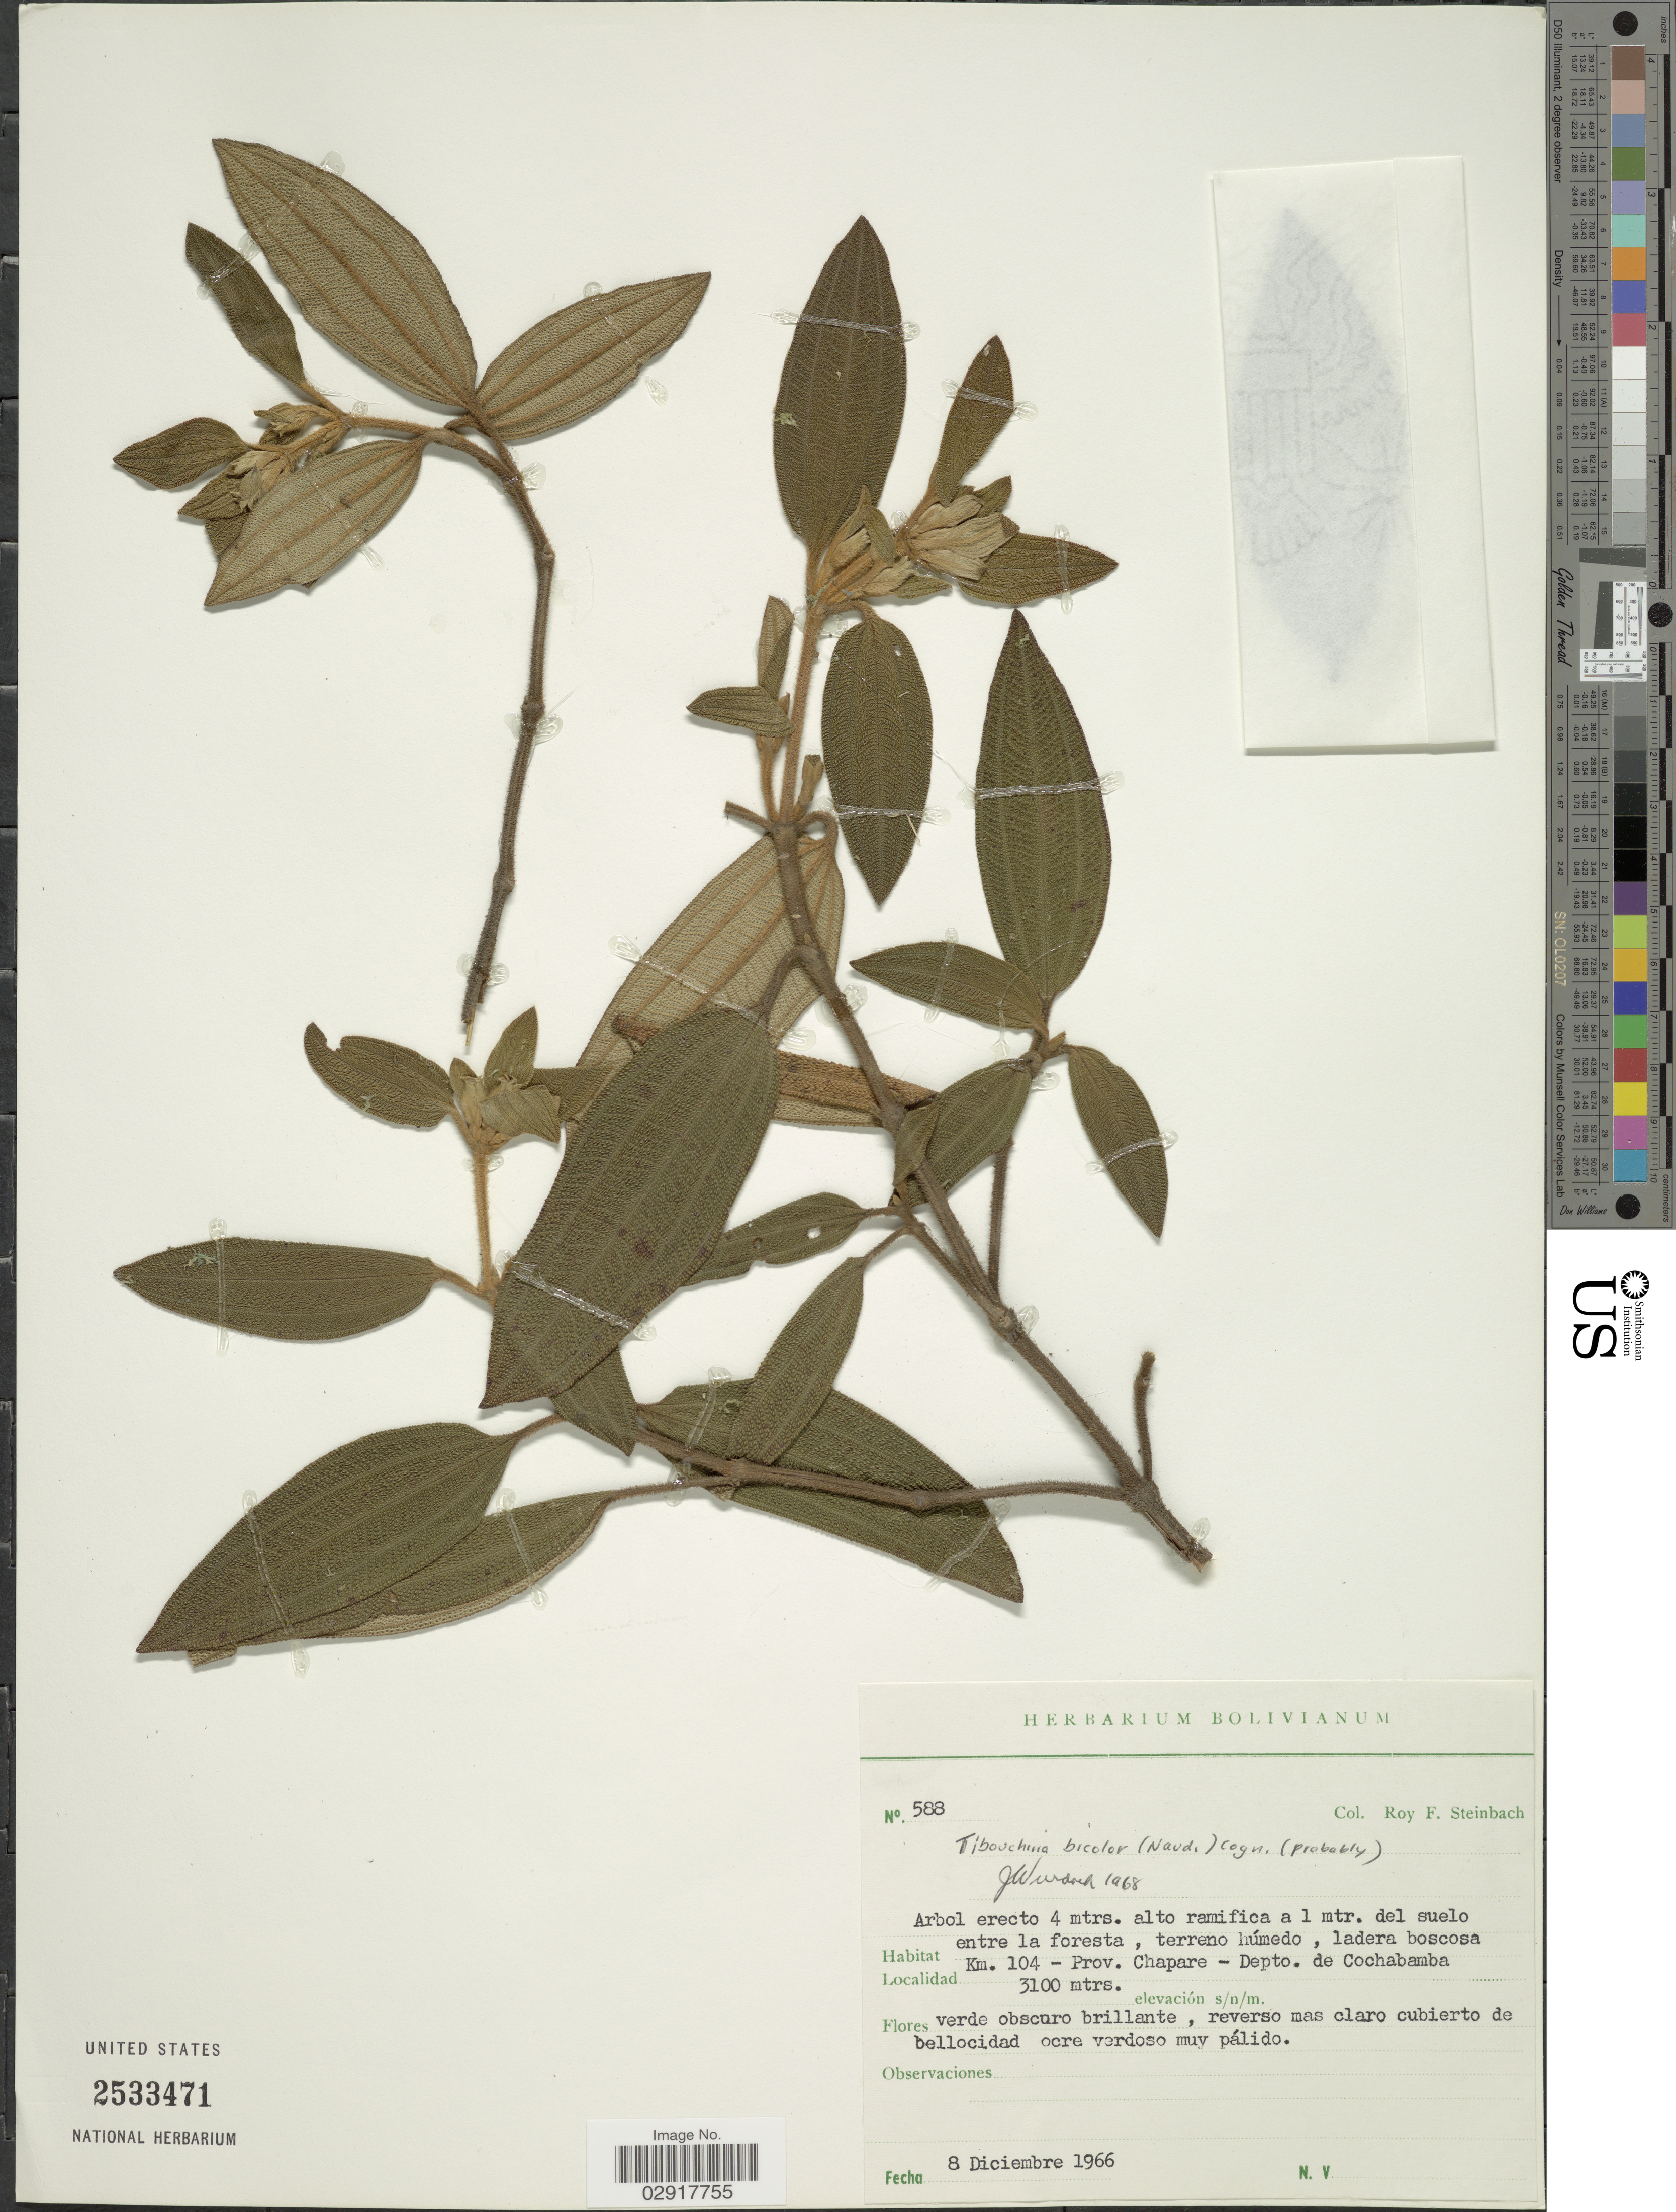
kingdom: Plantae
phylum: Tracheophyta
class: Magnoliopsida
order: Myrtales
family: Melastomataceae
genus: Tibouchina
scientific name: Tibouchina bicolor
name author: (Naudin) Cogn.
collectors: R. F. Steinbach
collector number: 588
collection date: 1966-12-08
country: Bolivia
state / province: Cochabamba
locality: Km. 104 - Prov. Chapare - Depto. de Cochabamba.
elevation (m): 3100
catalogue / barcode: US 2533471